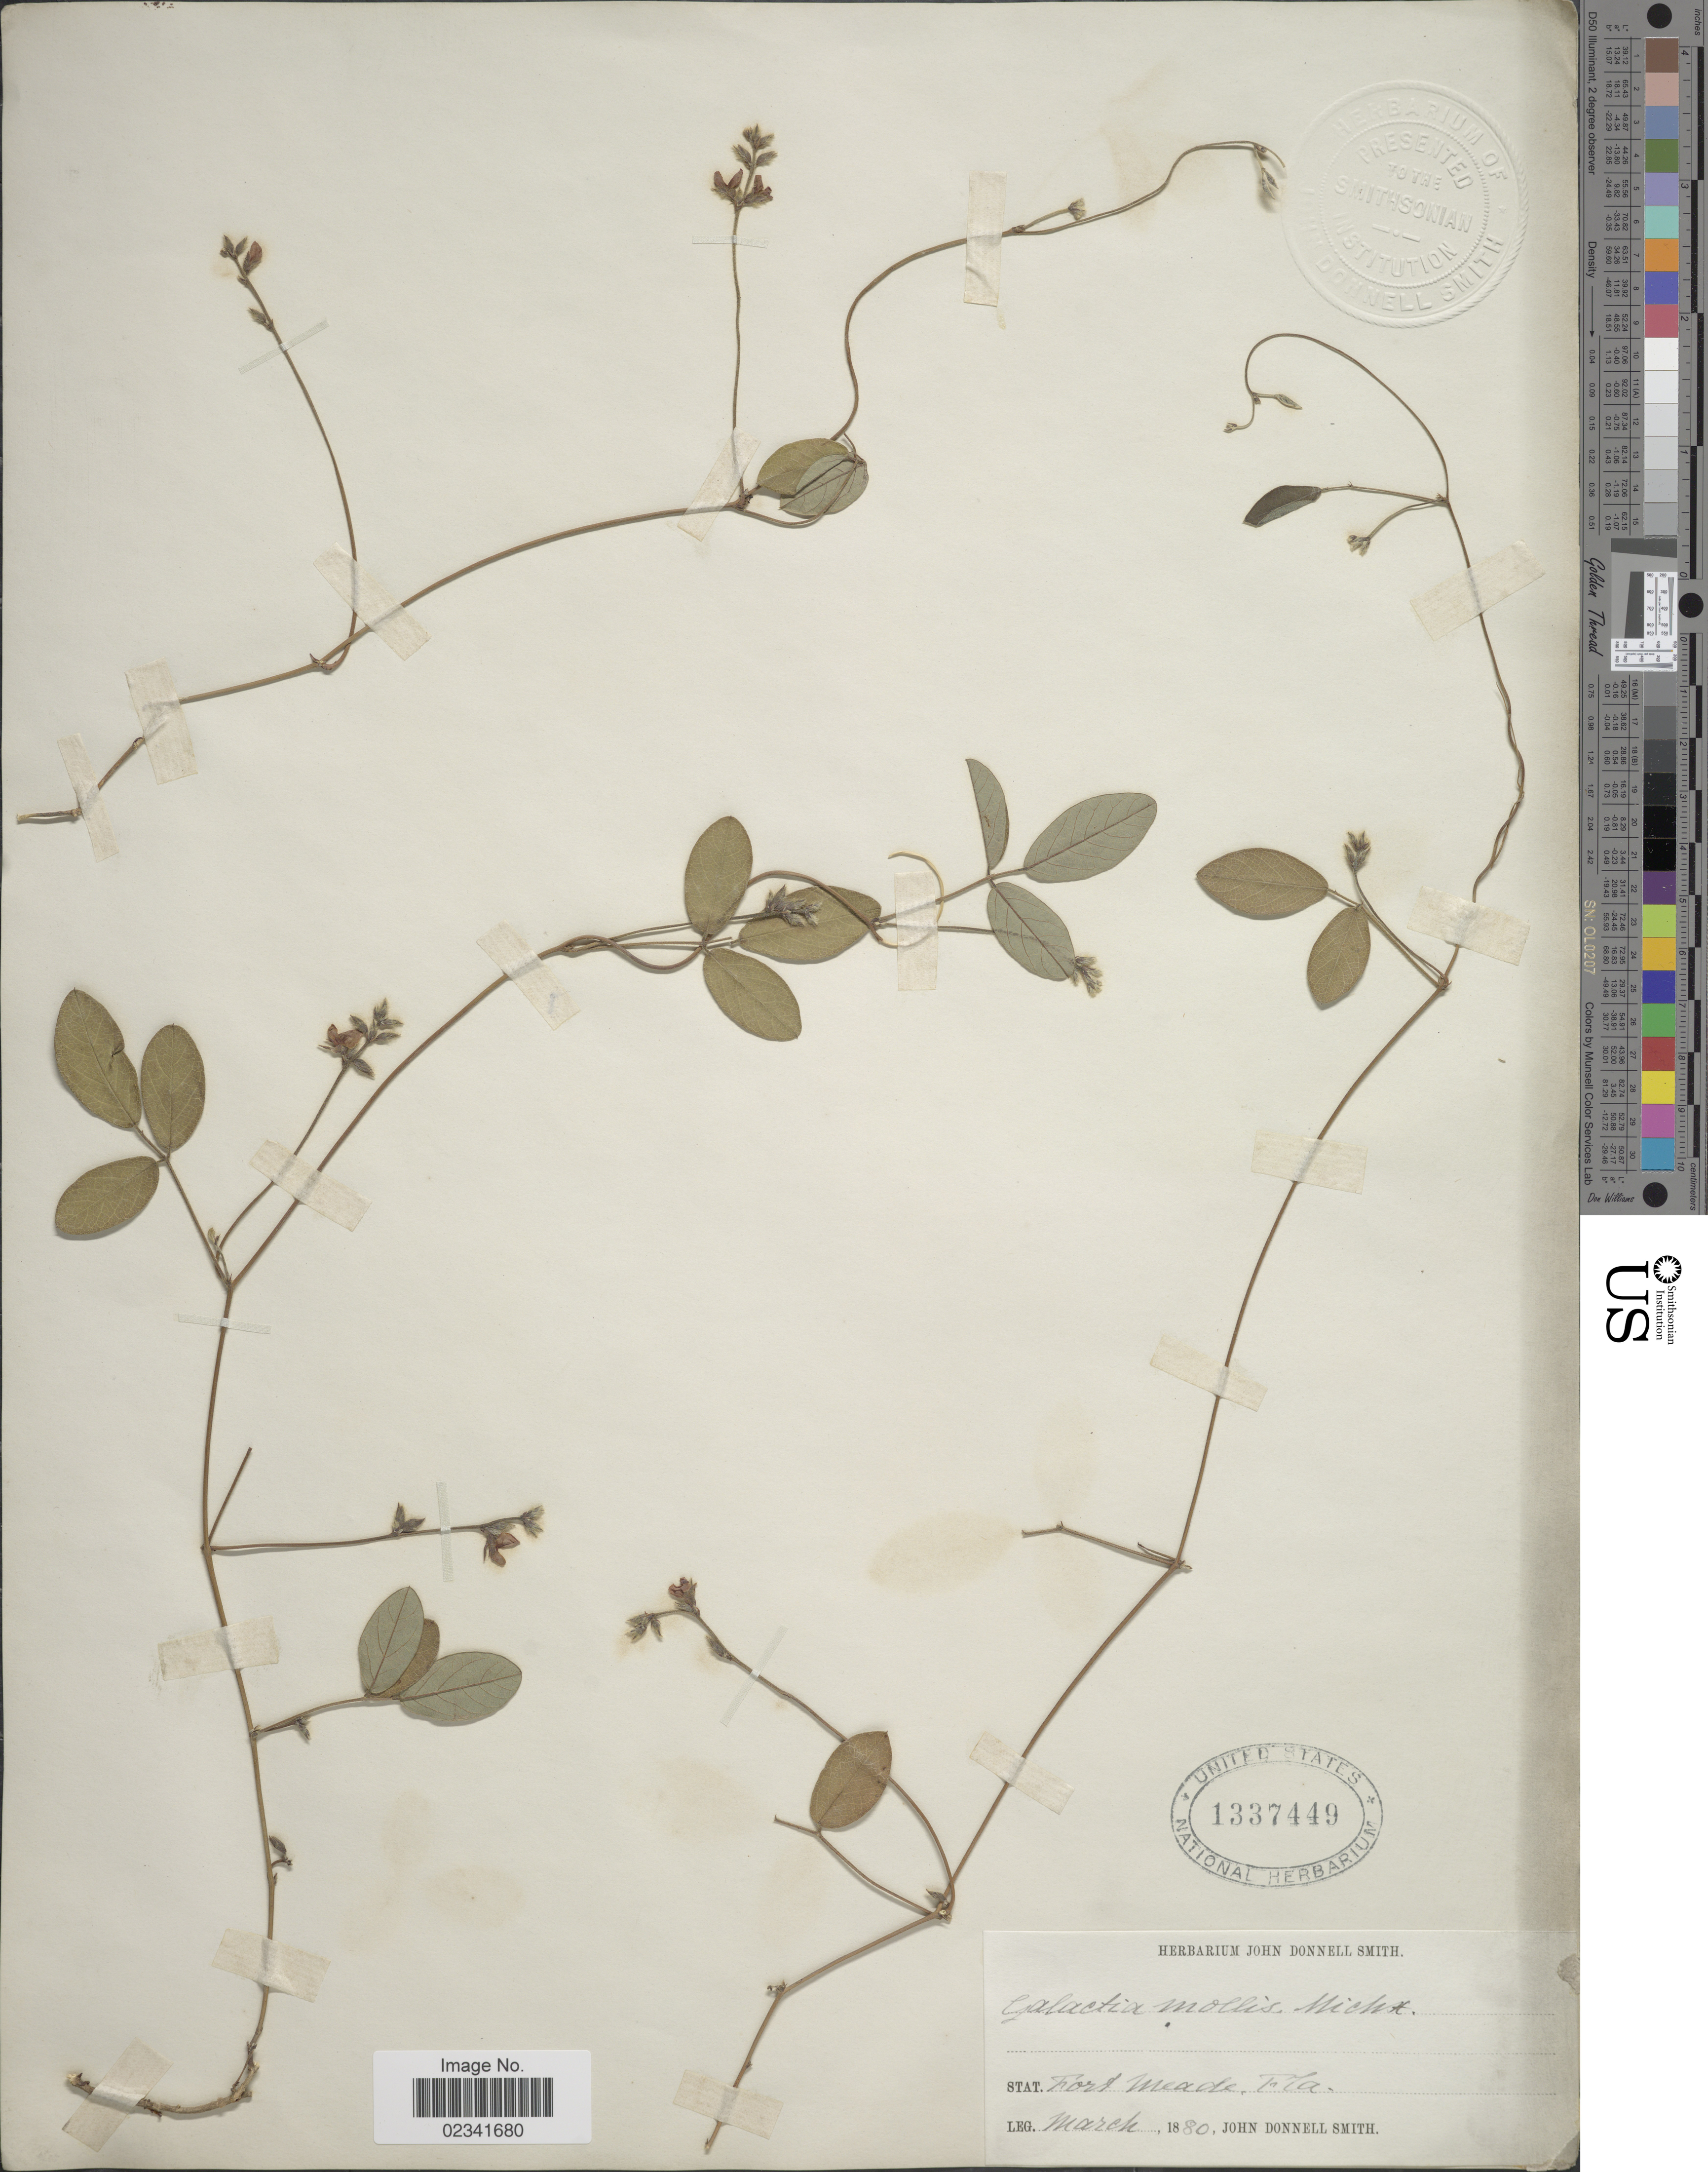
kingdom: Plantae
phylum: Tracheophyta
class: Magnoliopsida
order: Fabales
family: Fabaceae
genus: Galactia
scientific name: Galactia mollis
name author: Michx.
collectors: J. Donnell Smith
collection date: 1880-03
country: United States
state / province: Florida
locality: Fort Meade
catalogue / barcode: US 1337449